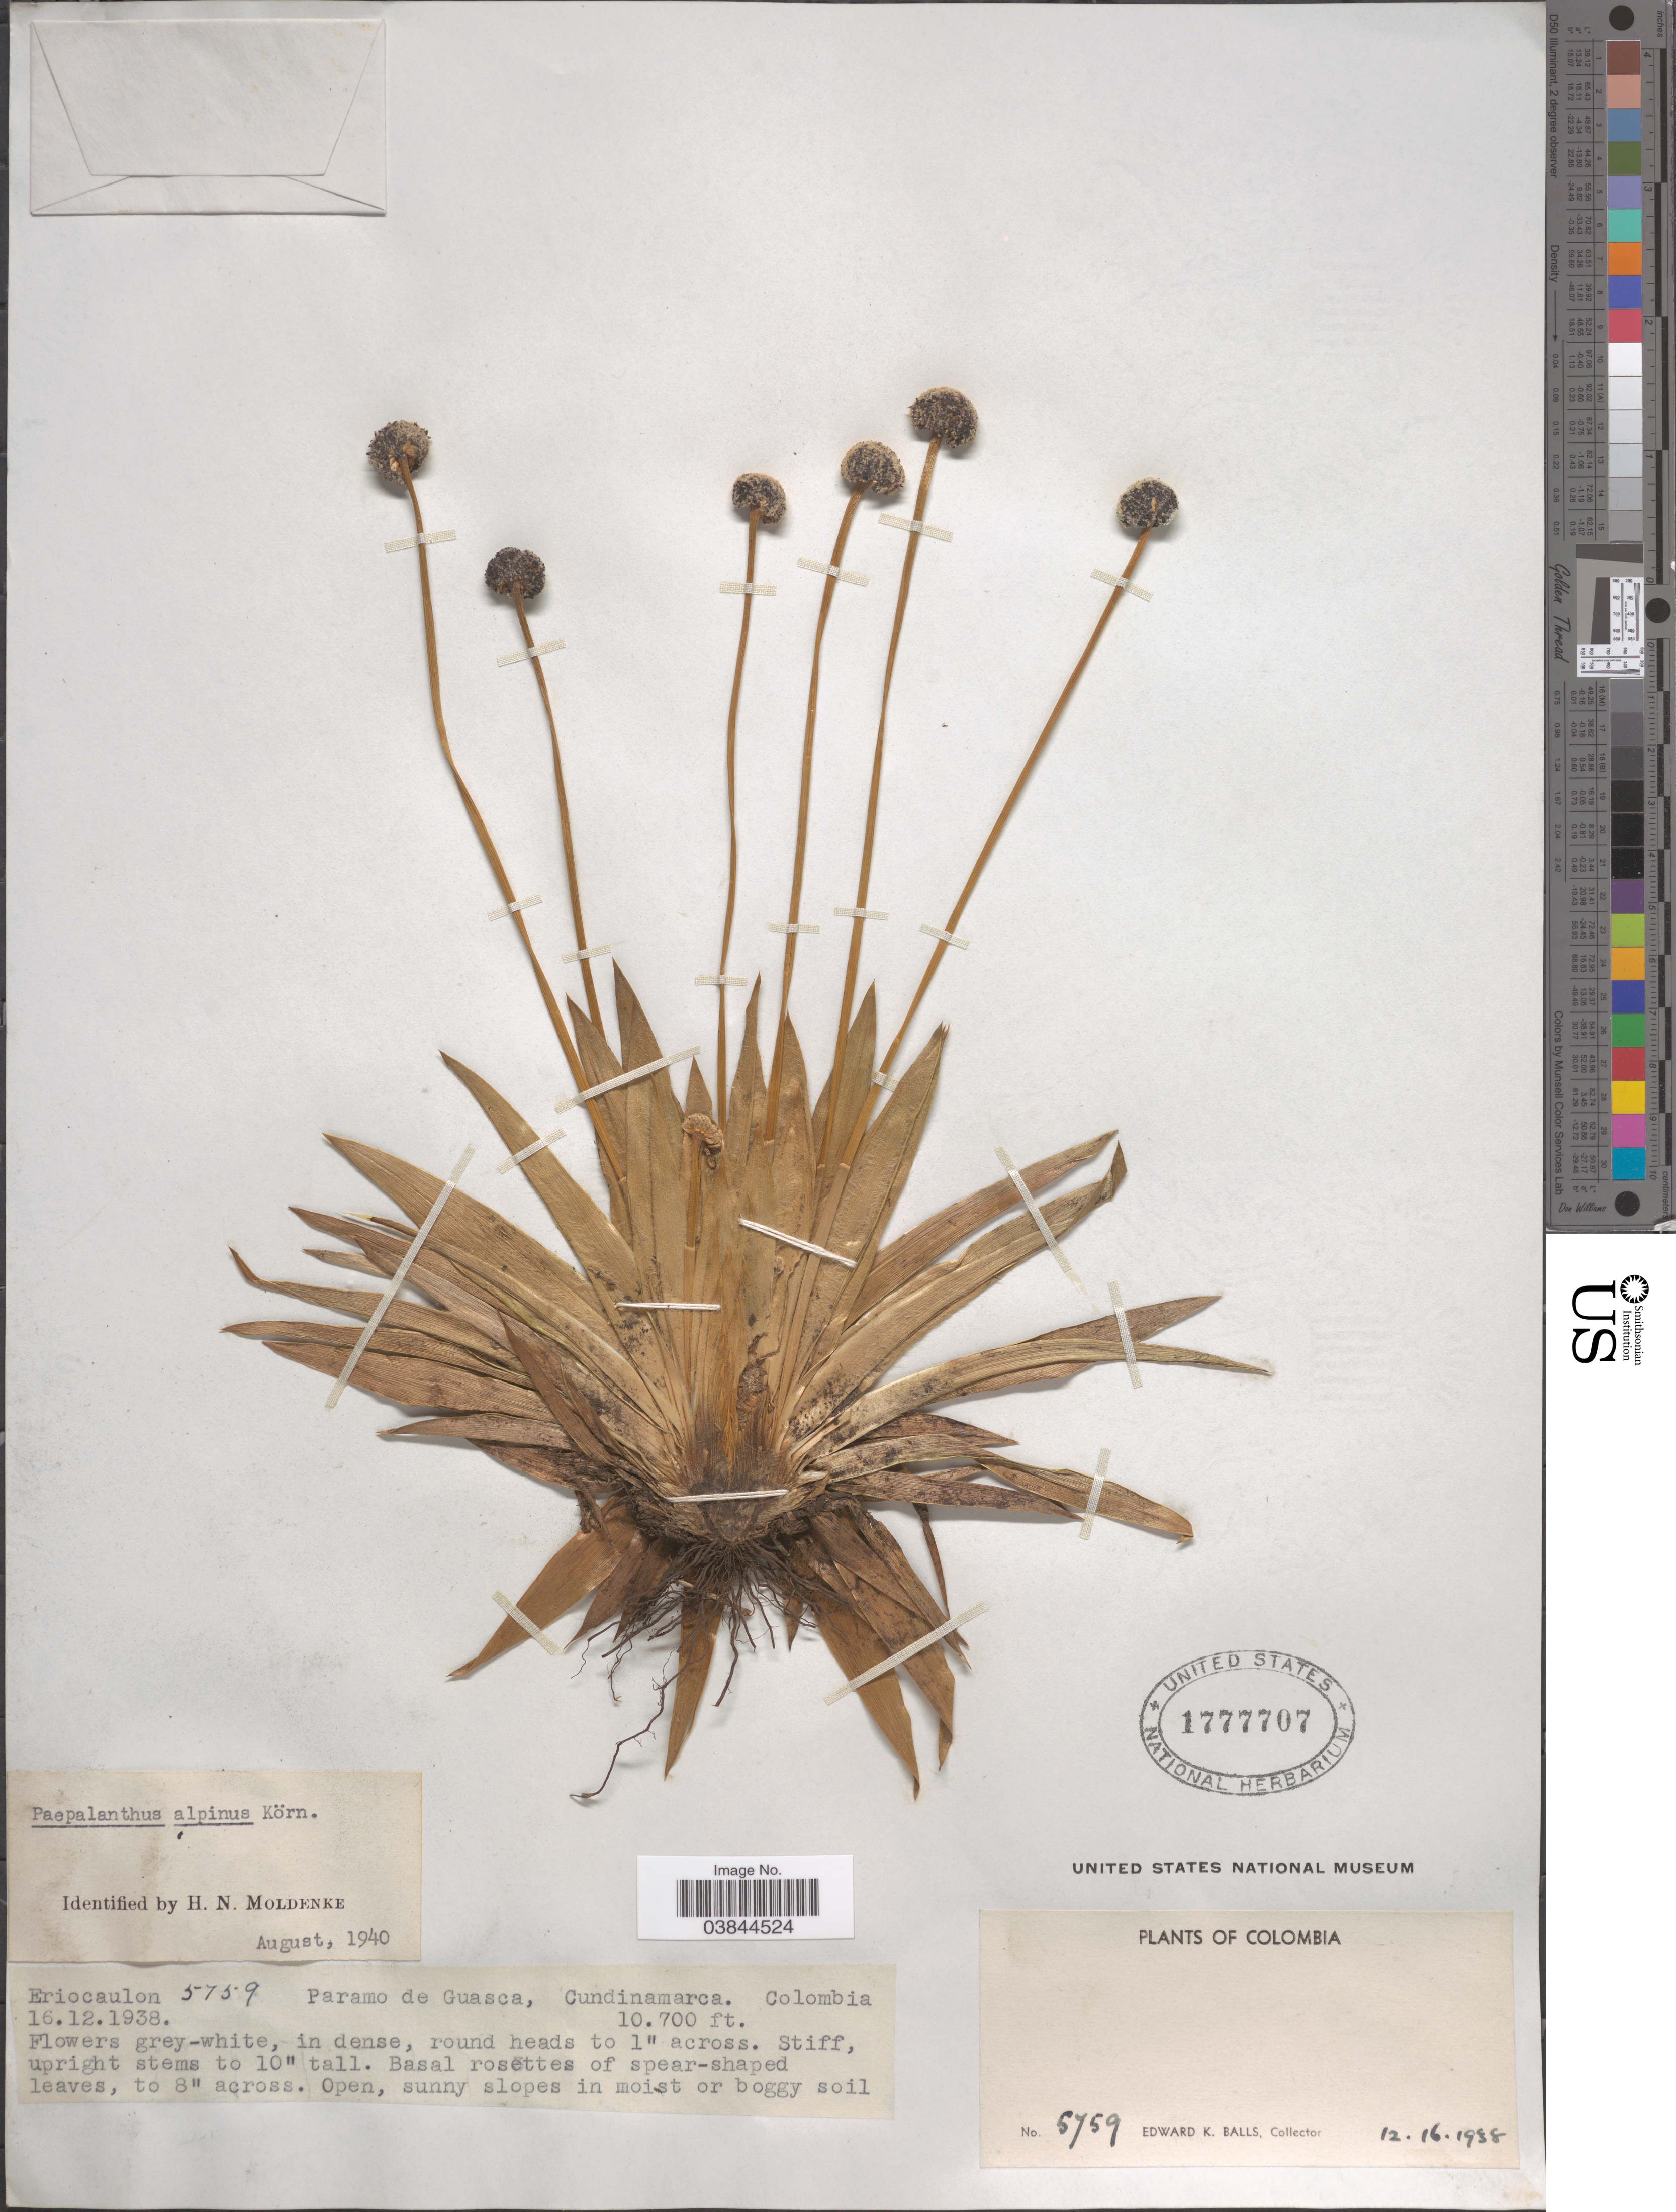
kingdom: Plantae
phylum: Tracheophyta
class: Liliopsida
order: Poales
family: Eriocaulaceae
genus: Paepalanthus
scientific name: Paepalanthus alpinus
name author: Körn.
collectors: E. K. Balls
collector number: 5759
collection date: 1938-12-16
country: Colombia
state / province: Cundinamarca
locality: Paramo de Guasca.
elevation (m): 3261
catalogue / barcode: US 1777707